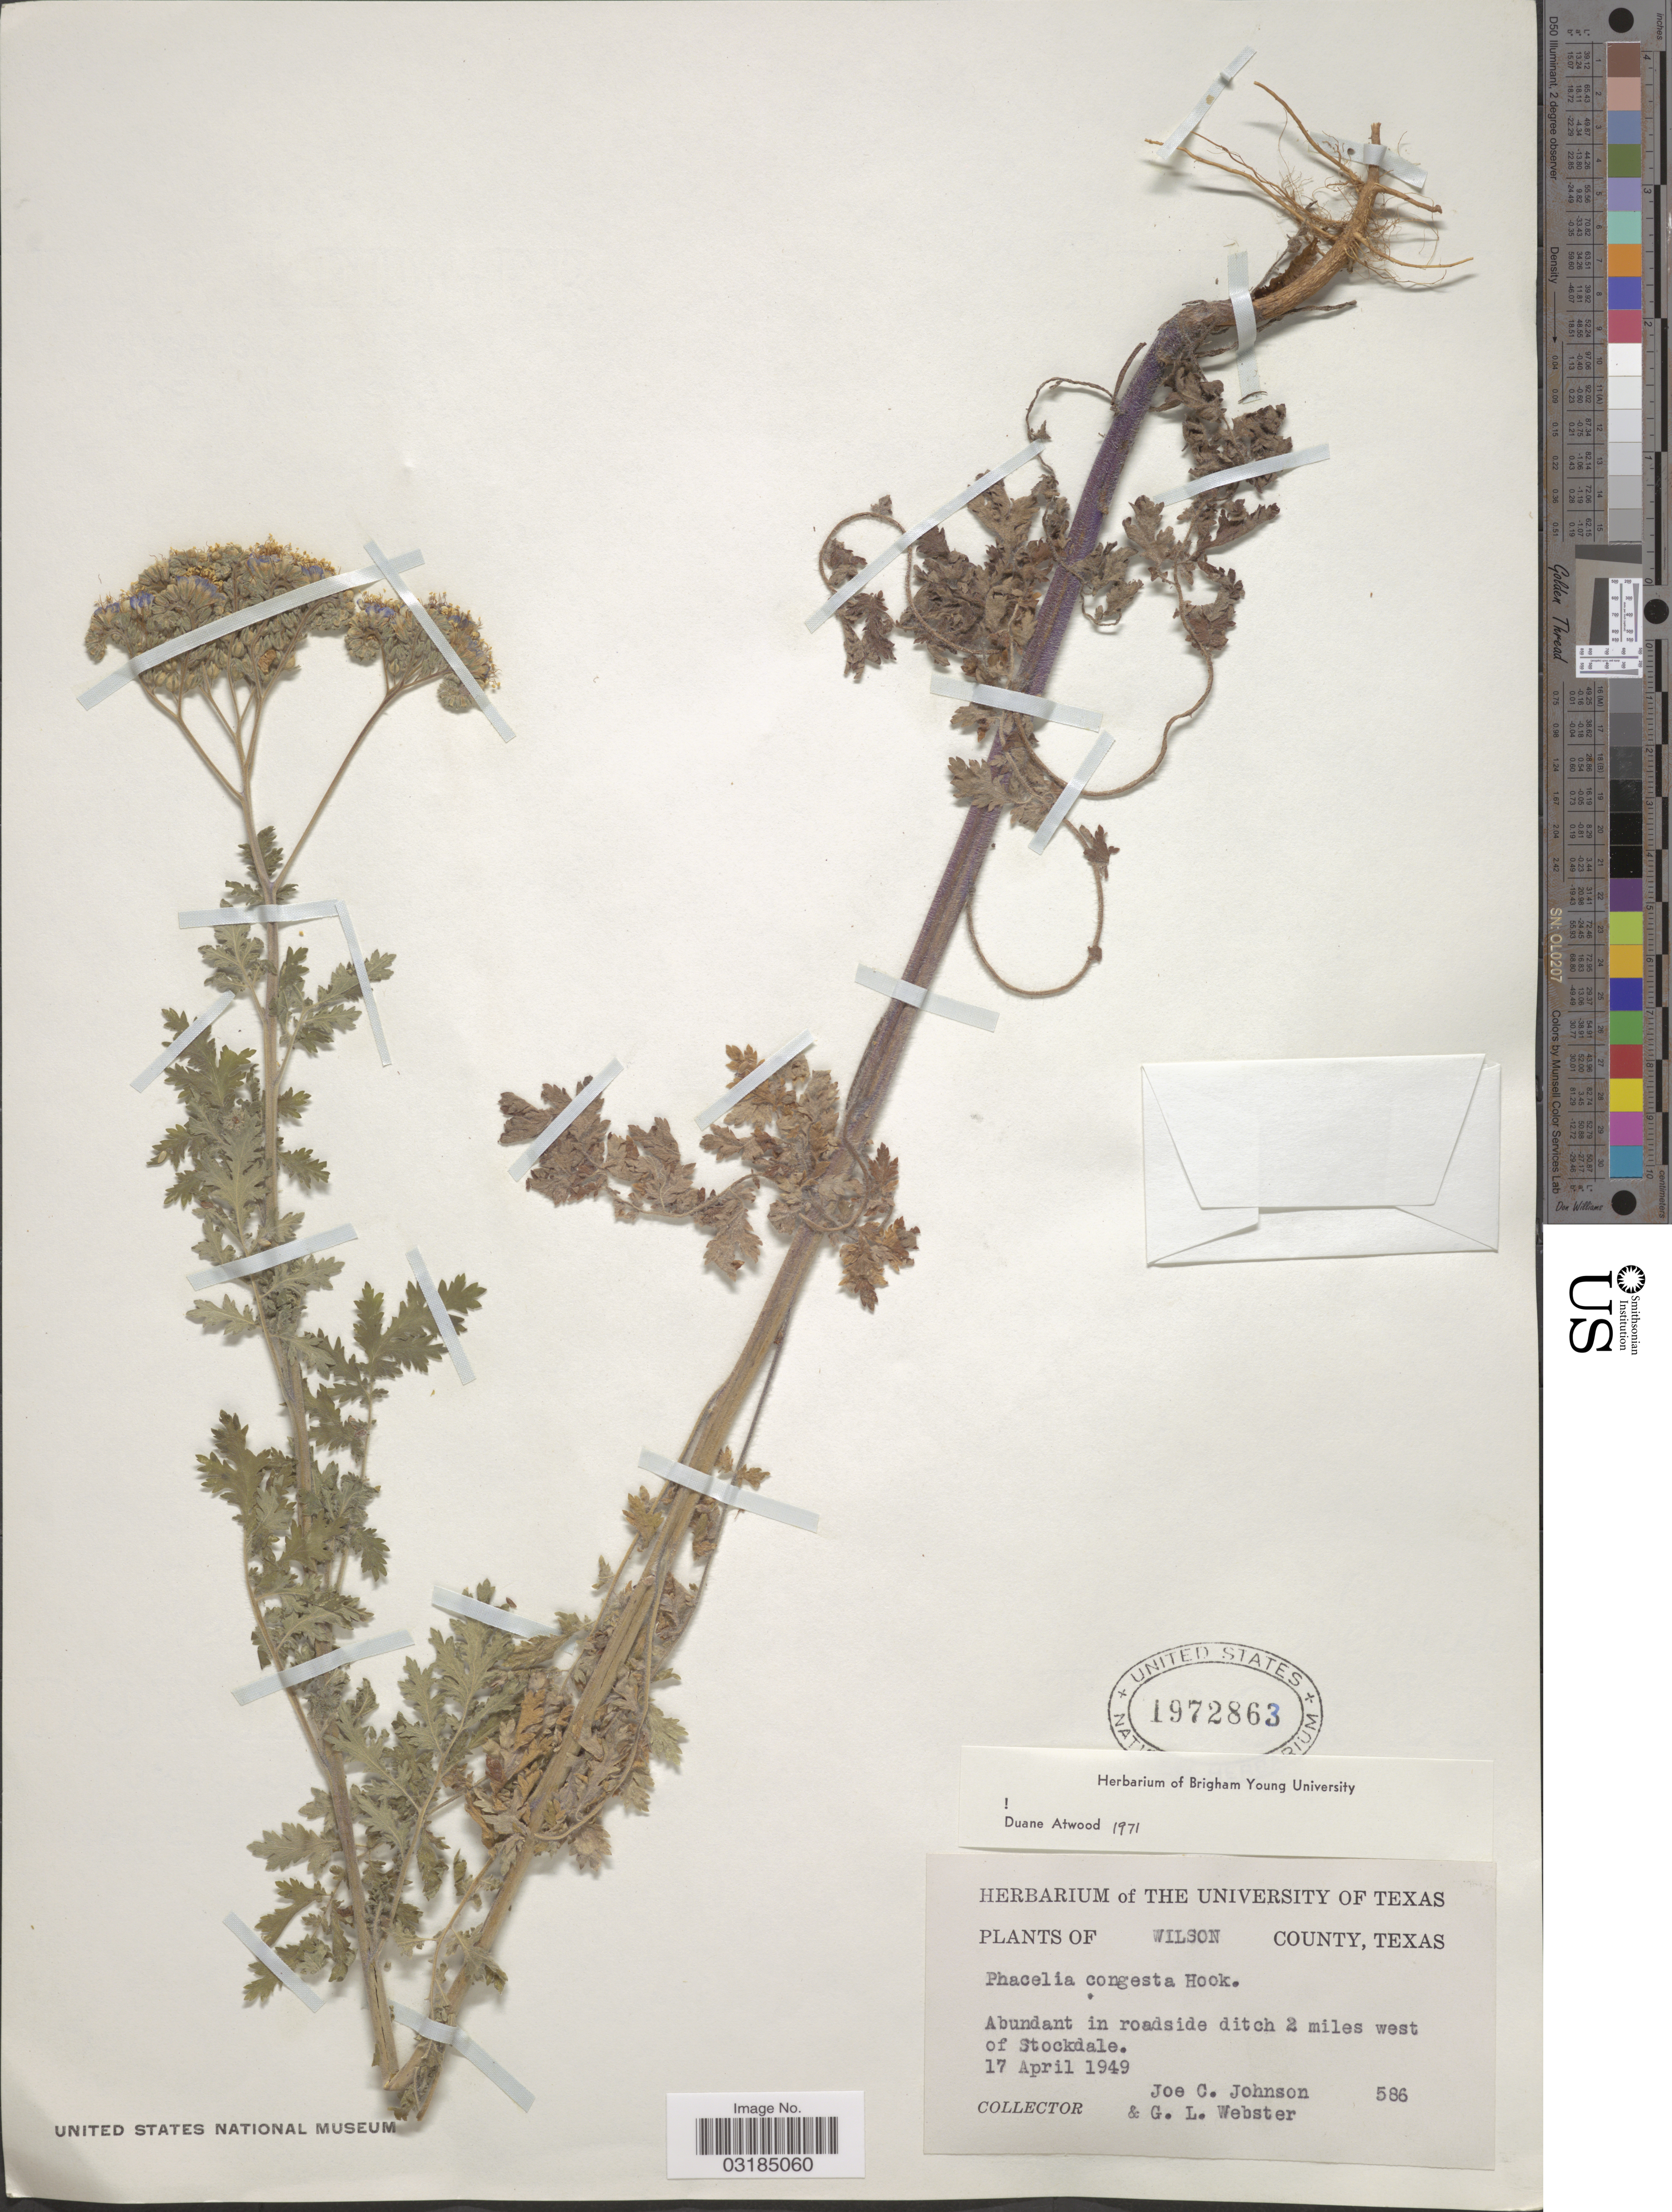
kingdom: Plantae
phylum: Tracheophyta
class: Magnoliopsida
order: Boraginales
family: Hydrophyllaceae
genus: Phacelia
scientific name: Phacelia congesta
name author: Hook.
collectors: J. C. Johnson & G. L. Webster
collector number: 586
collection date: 1949-04-17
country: United States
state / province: Texas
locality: Wilson County. 2 miles west of Stockdale.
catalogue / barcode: US 1972863